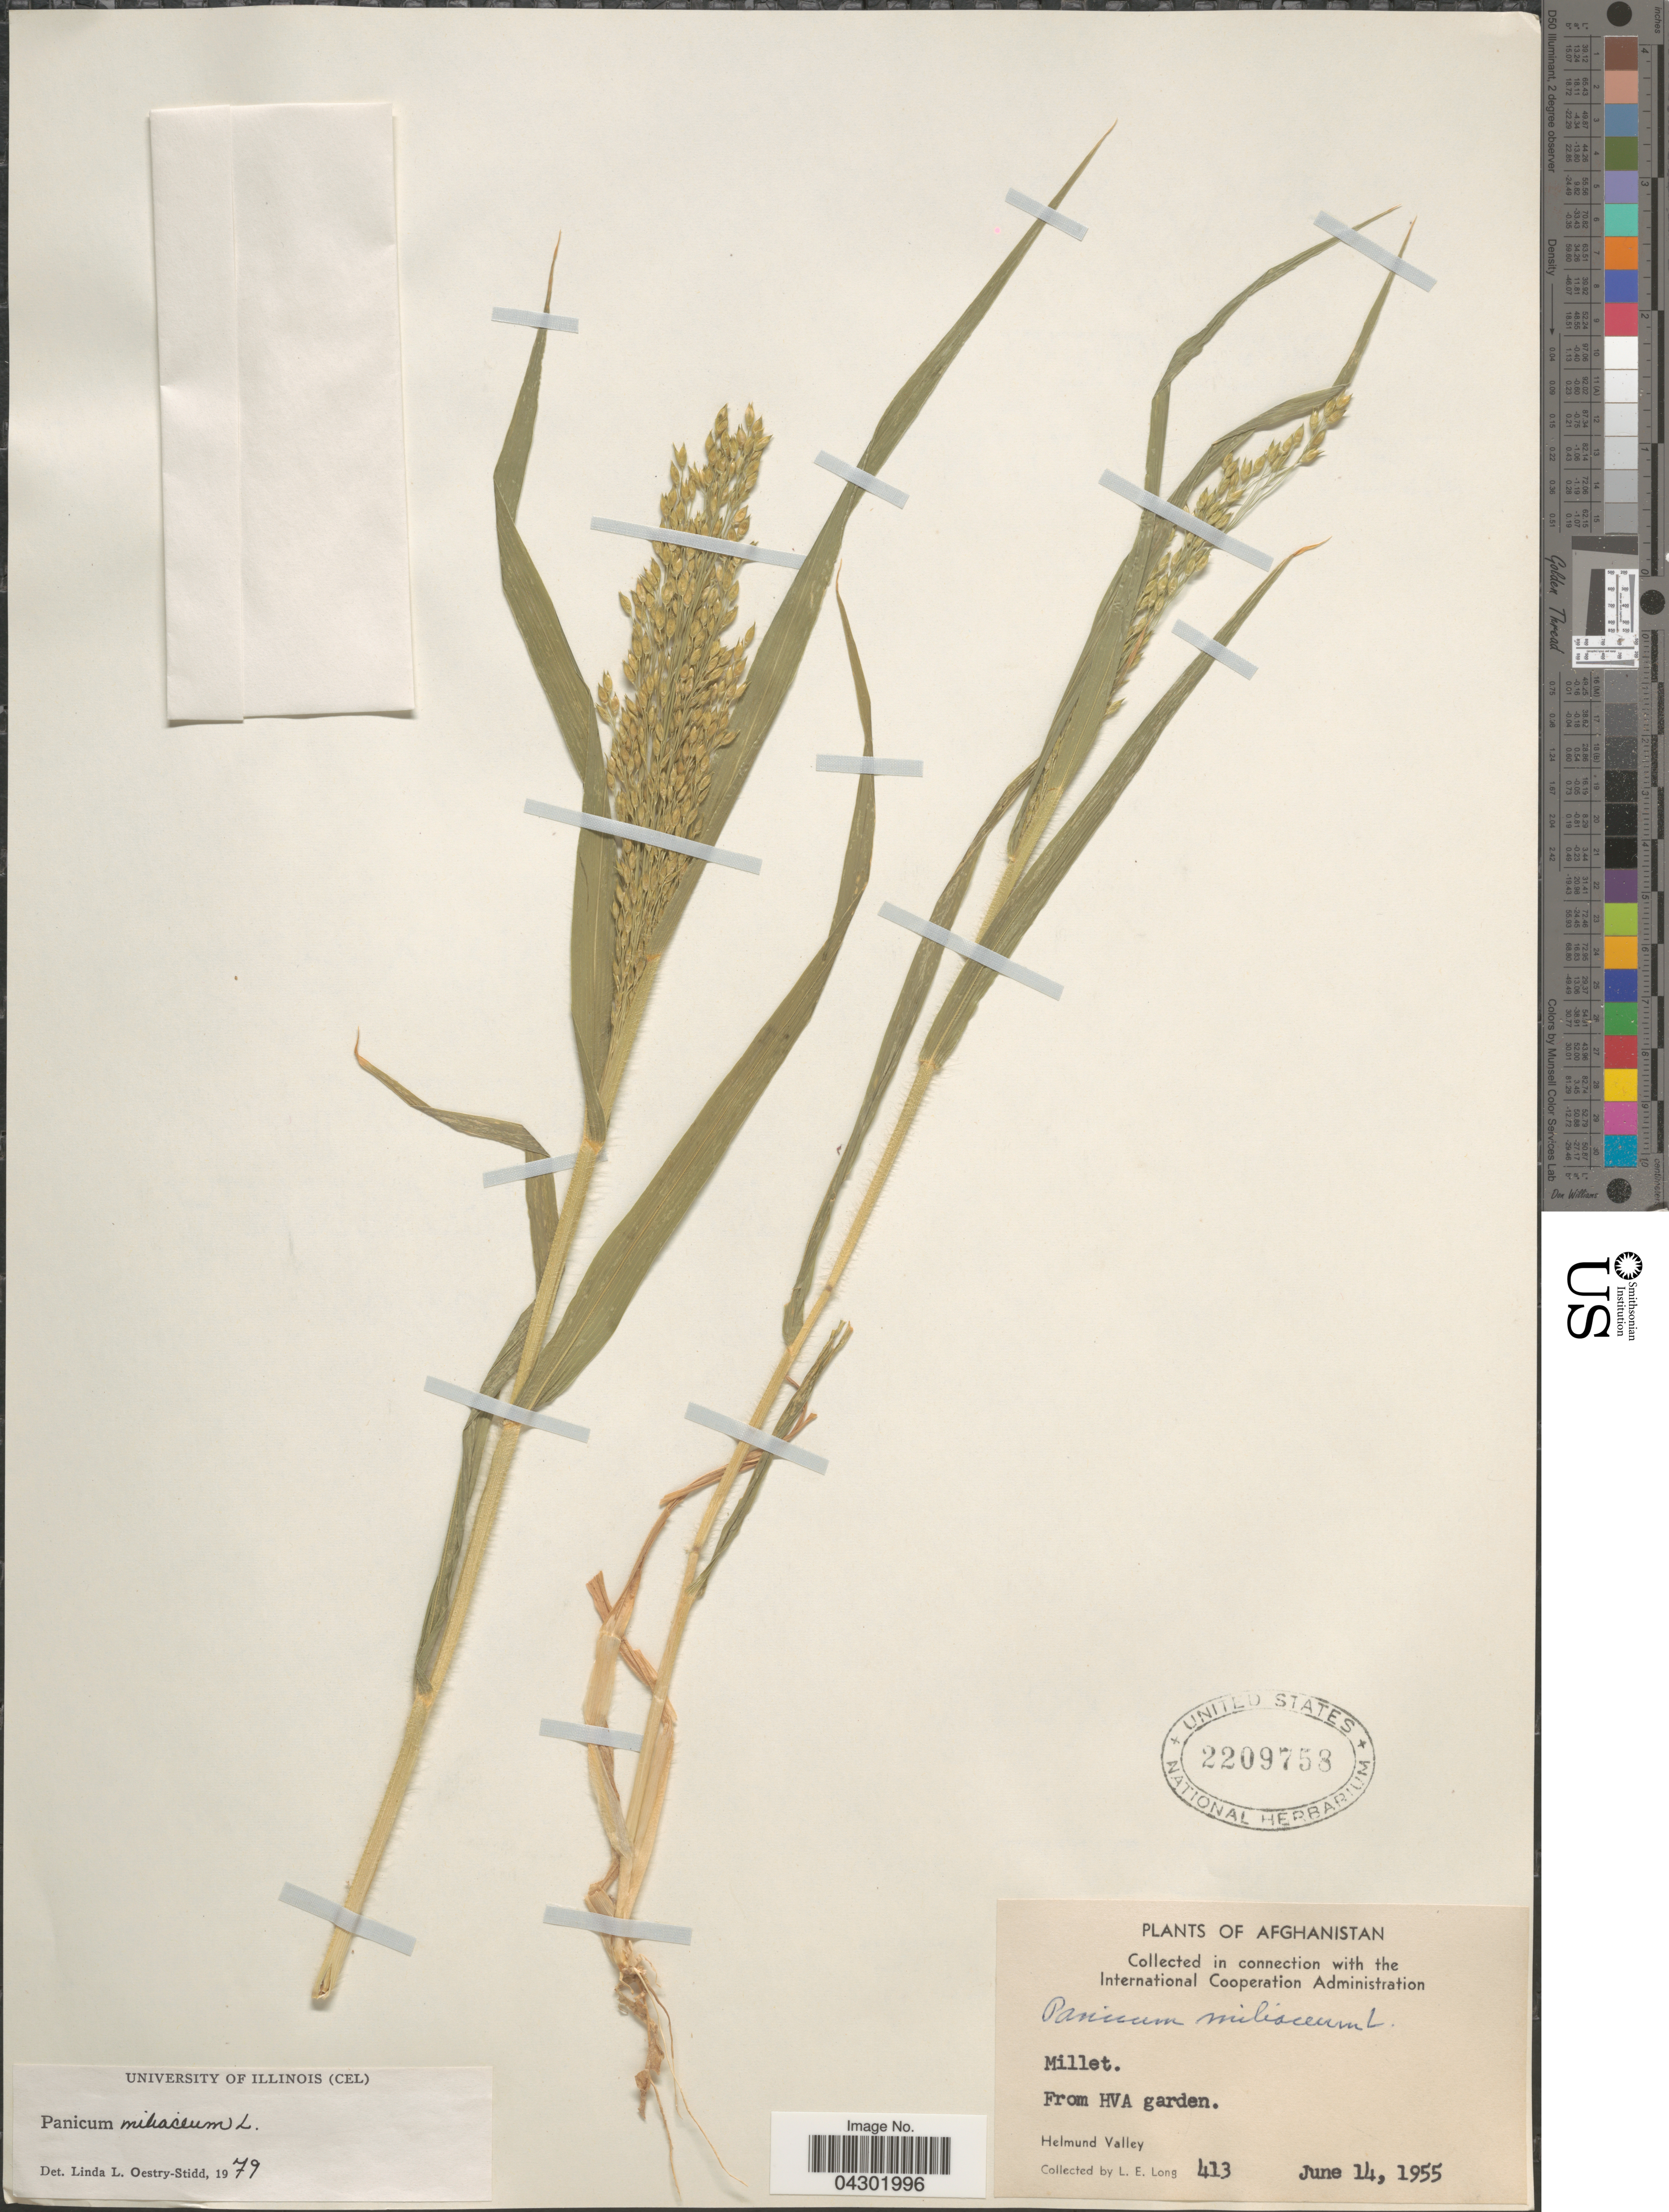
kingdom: Plantae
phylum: Tracheophyta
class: Liliopsida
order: Poales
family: Poaceae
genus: Panicum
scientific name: Panicum miliaceum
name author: L.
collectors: L. E. Long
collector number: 413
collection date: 1955-06-14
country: Afghanistan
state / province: Helmand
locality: Millet. From HVA garden. Helmund Valley.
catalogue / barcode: US 2209758